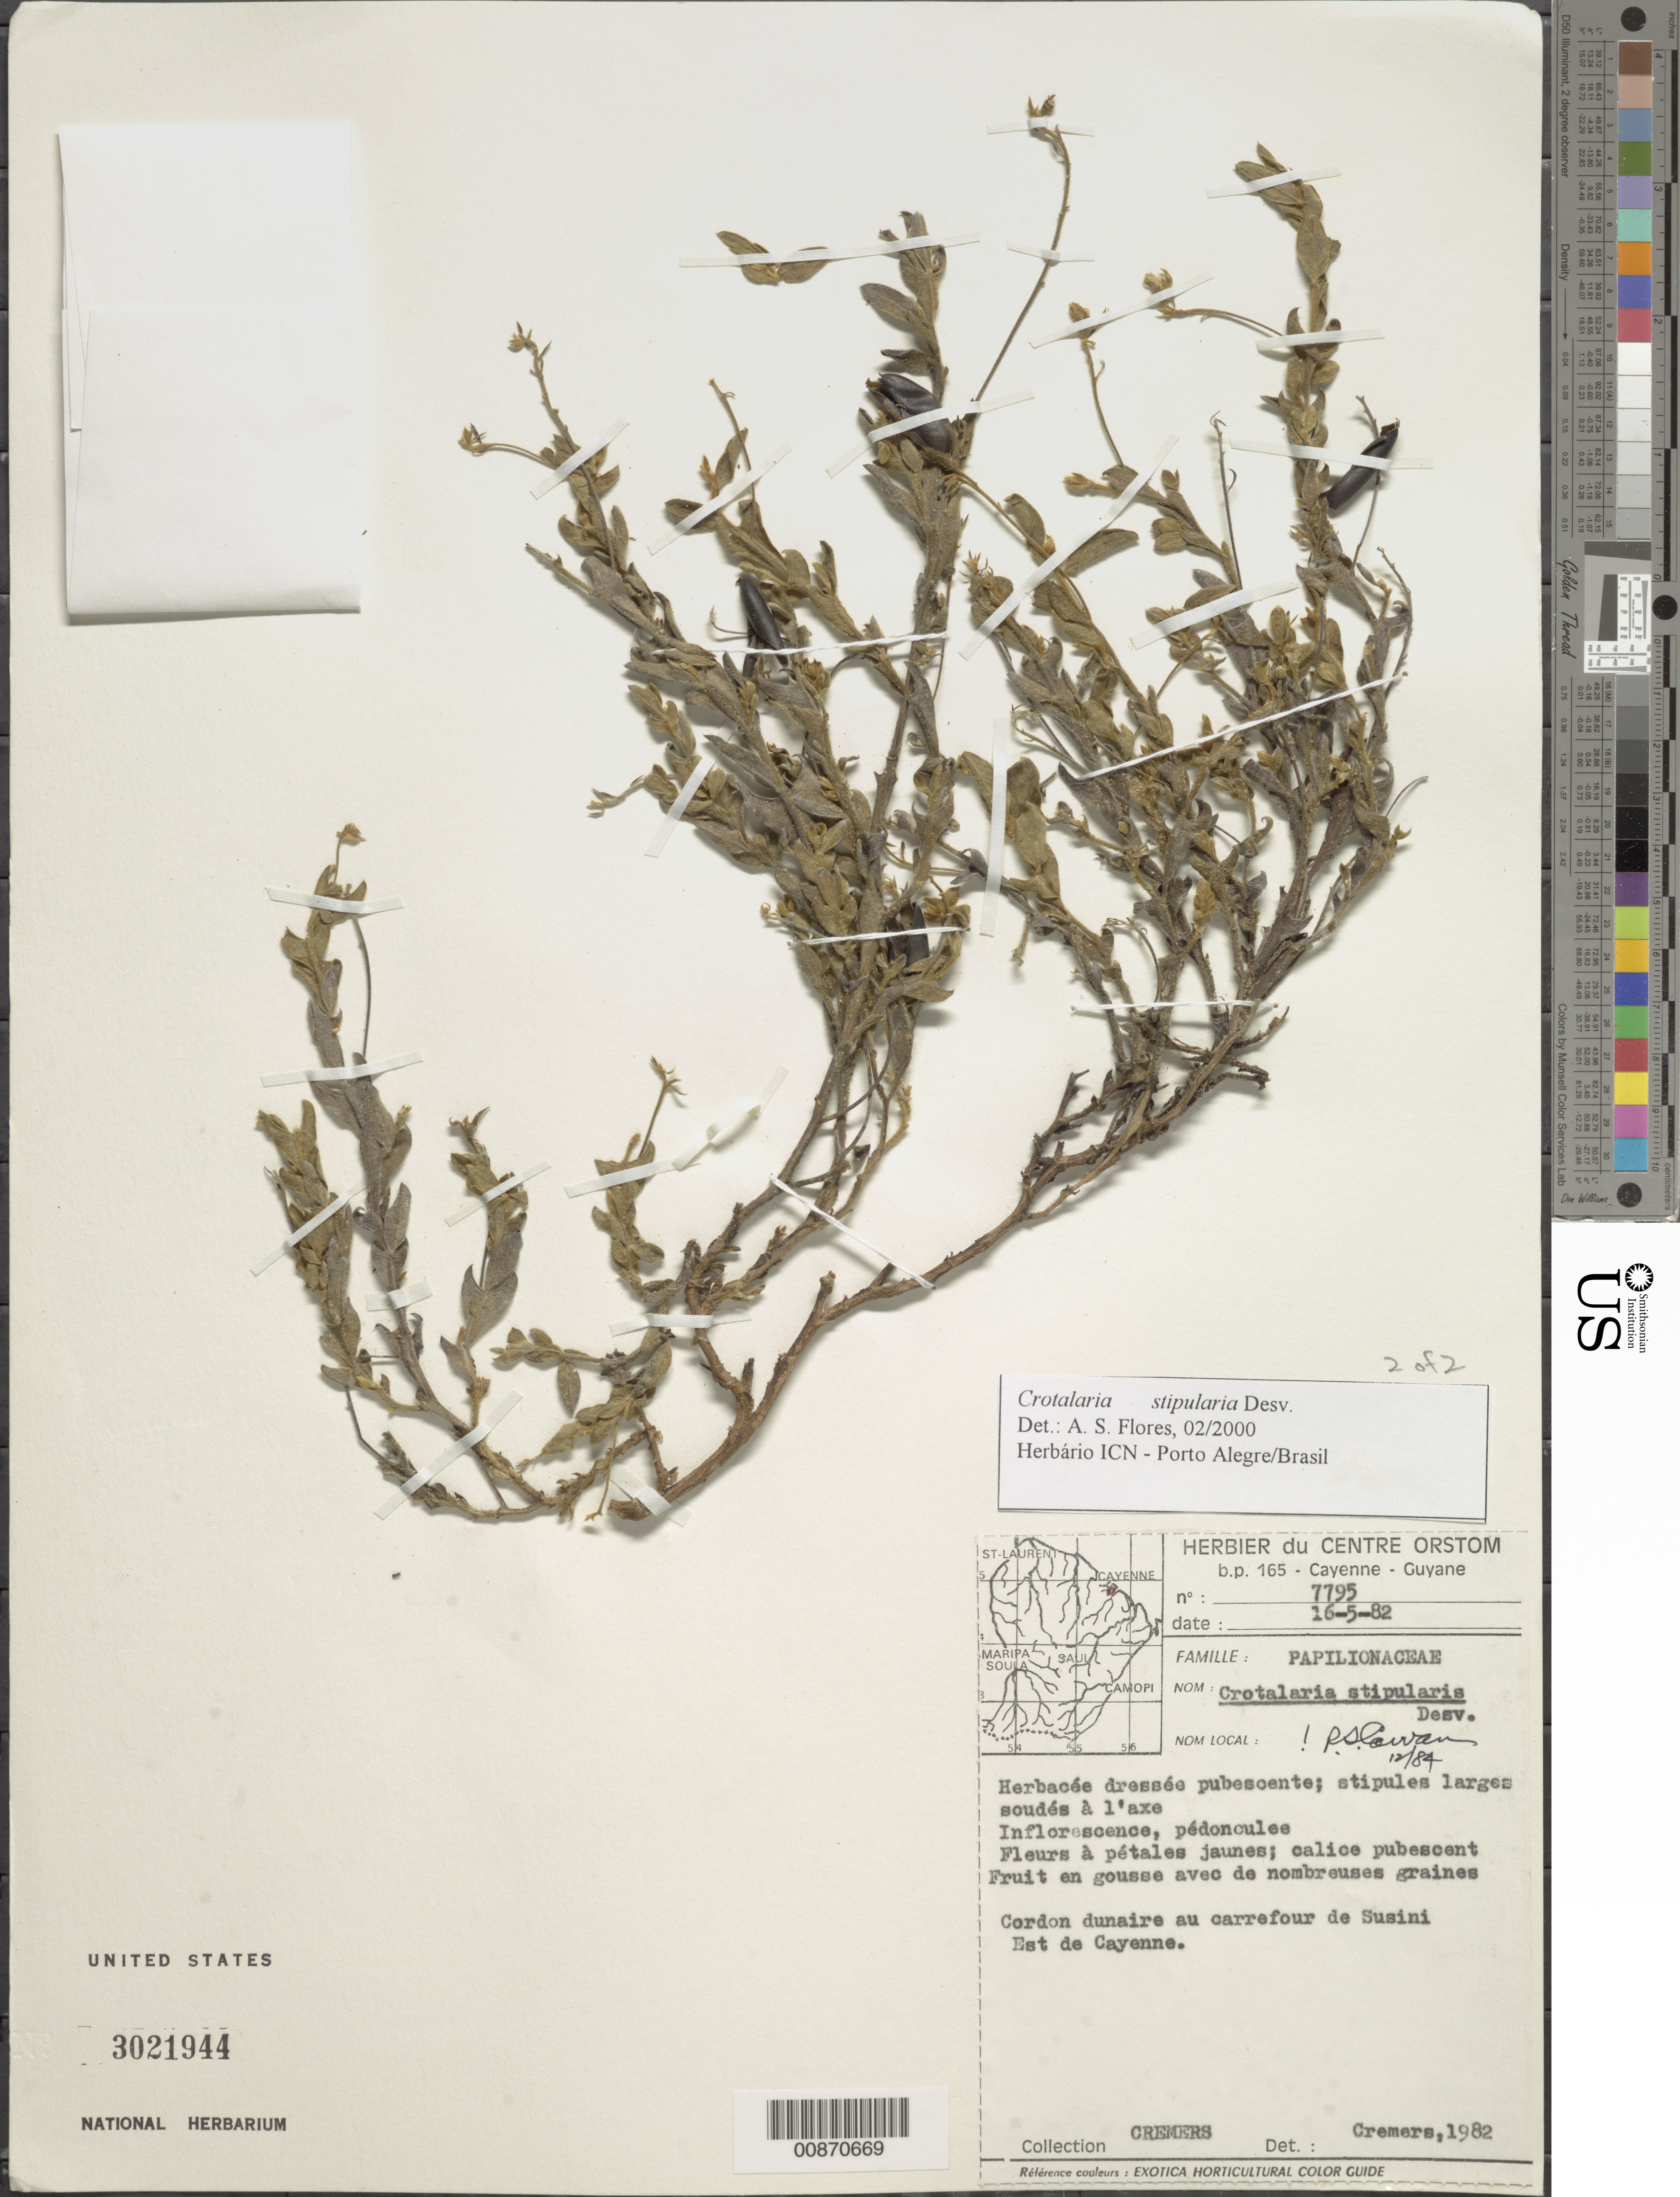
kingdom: Plantae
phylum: Tracheophyta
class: Magnoliopsida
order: Fabales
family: Fabaceae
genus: Crotalaria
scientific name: Crotalaria stipularia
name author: Desv.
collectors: Cremers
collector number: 7795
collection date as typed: Transcribed d/m/y: 16/5/82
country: French Guiana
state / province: Cayenne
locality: Cardon dunaire au carrefour de Susini, Est de Cayenne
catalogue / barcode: US 3021944